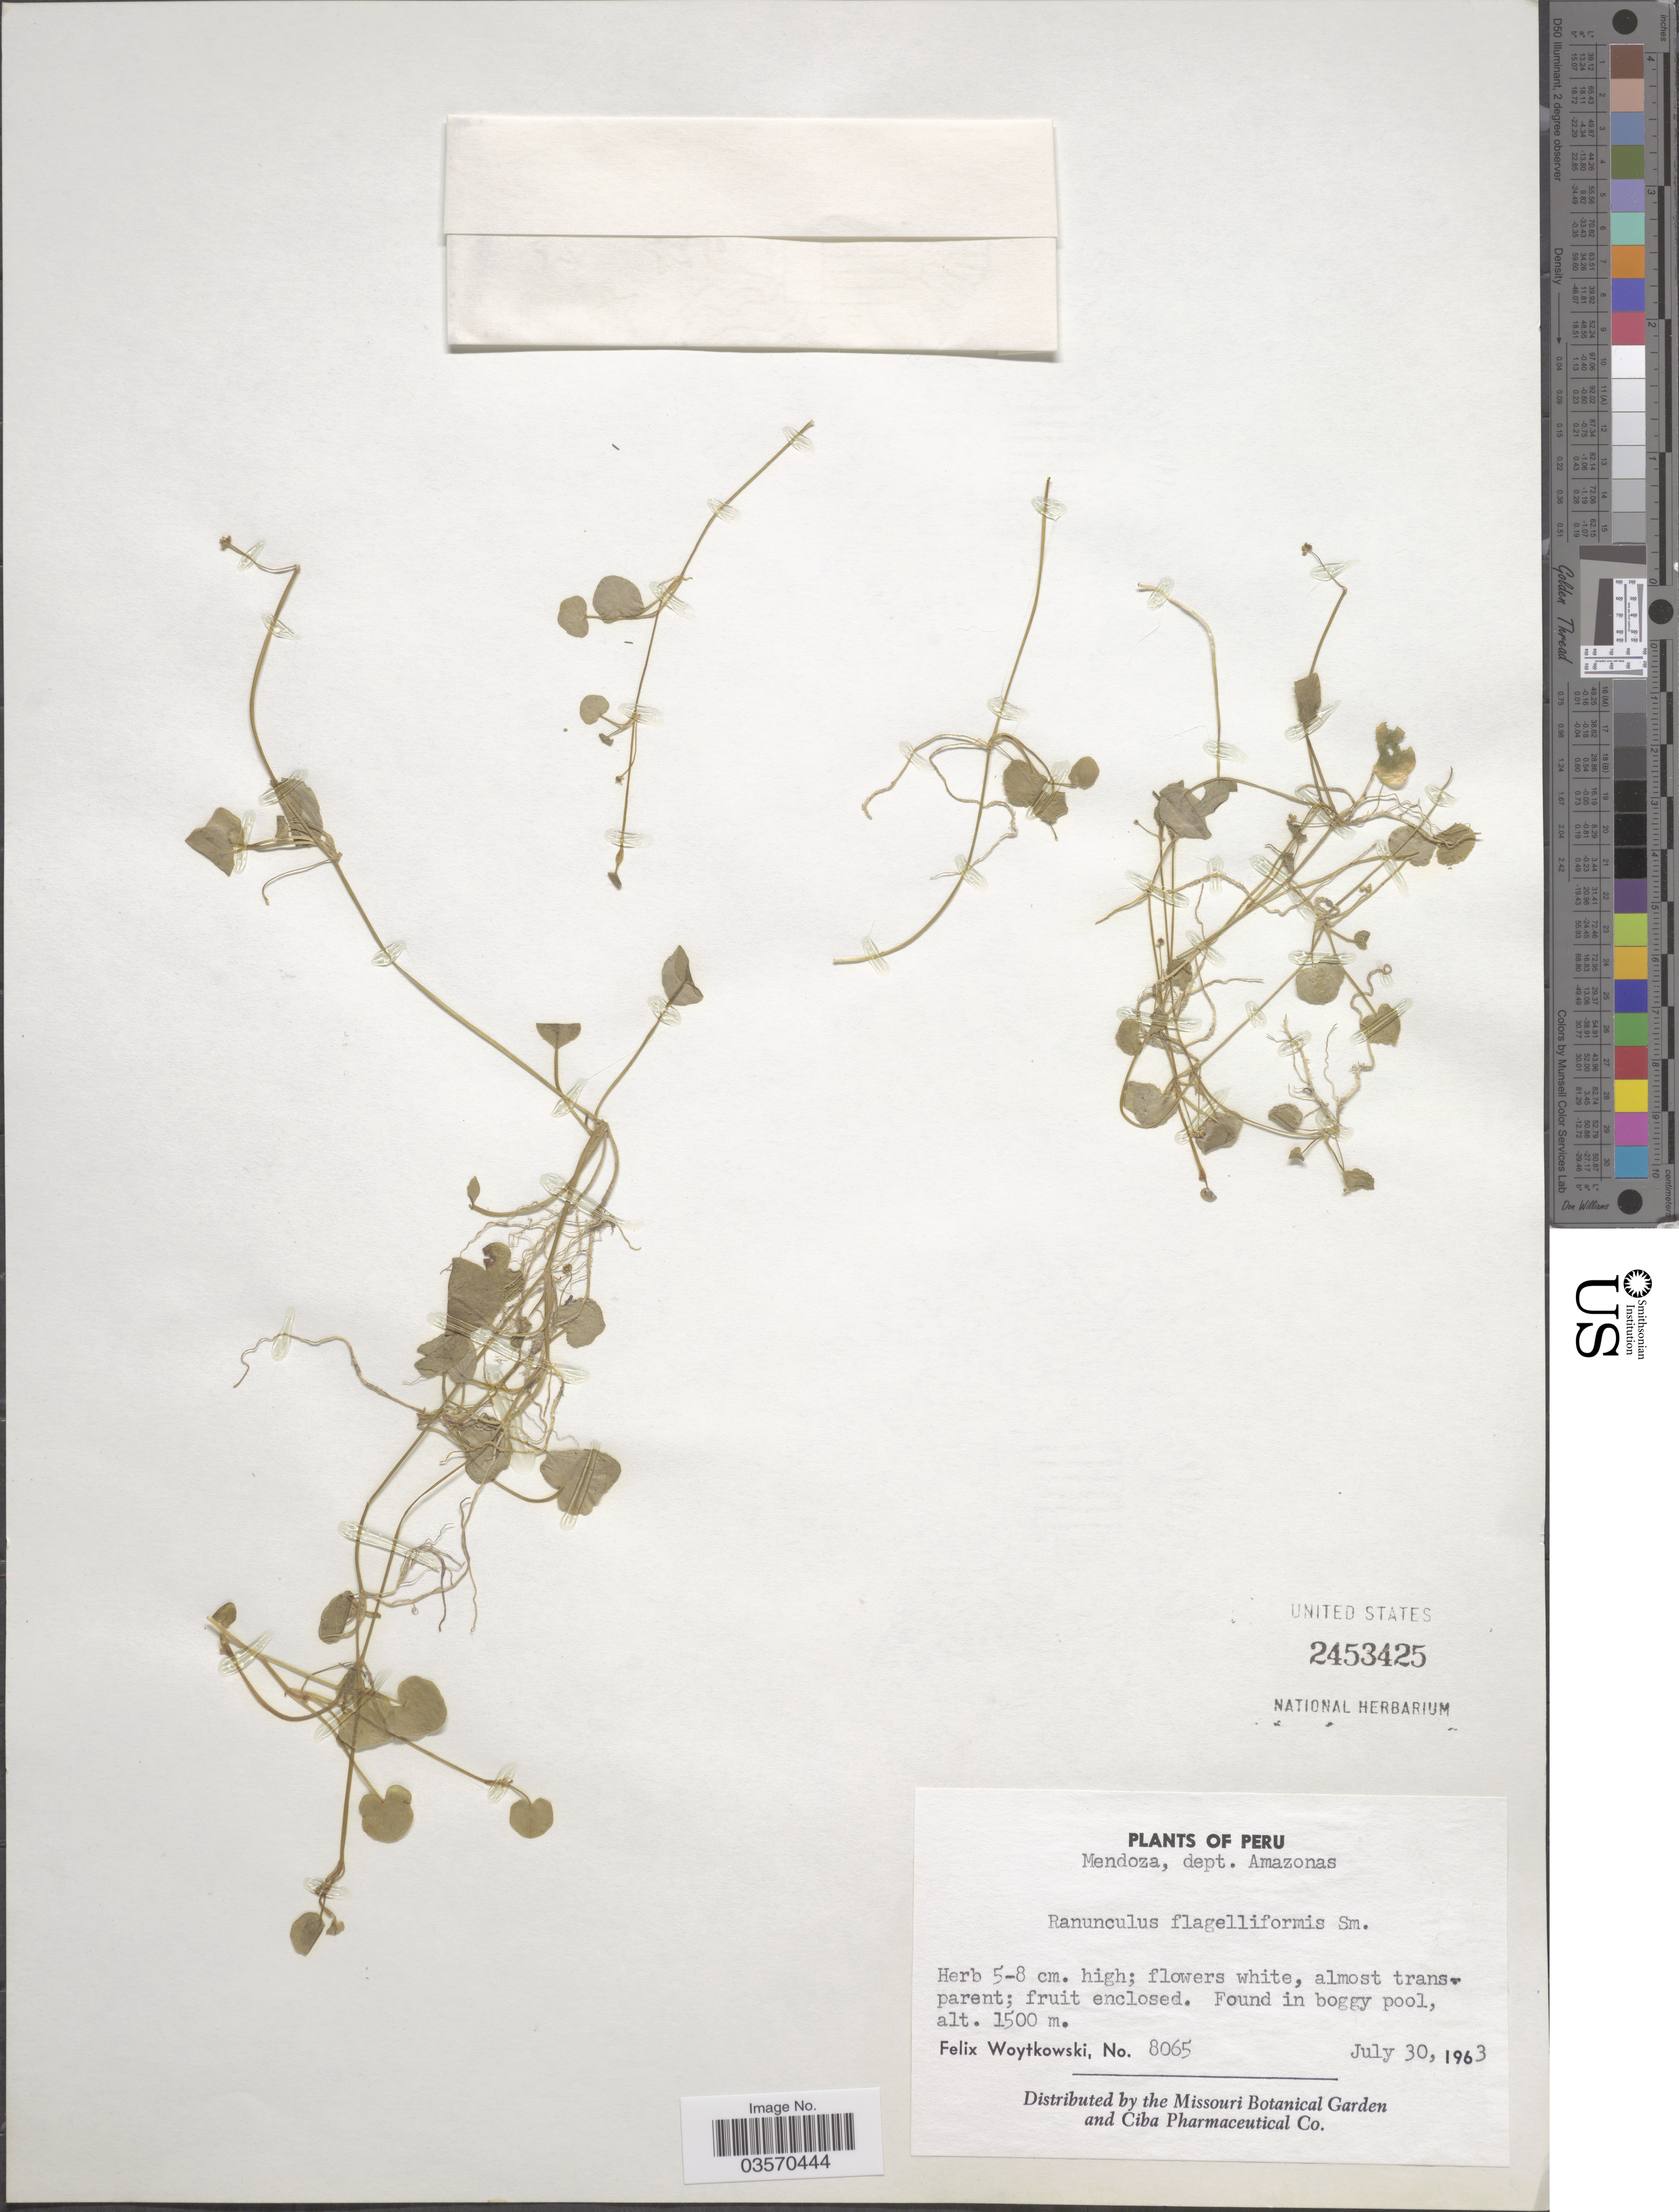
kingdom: Plantae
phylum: Tracheophyta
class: Magnoliopsida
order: Ranunculales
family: Ranunculaceae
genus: Ranunculus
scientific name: Ranunculus flagelliformis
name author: Sm.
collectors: F. Woytkowski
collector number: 8065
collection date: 1963-07-30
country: Peru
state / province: Amazonas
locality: Mendoza, dept. Amazonas.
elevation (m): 1500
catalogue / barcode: US 2453425